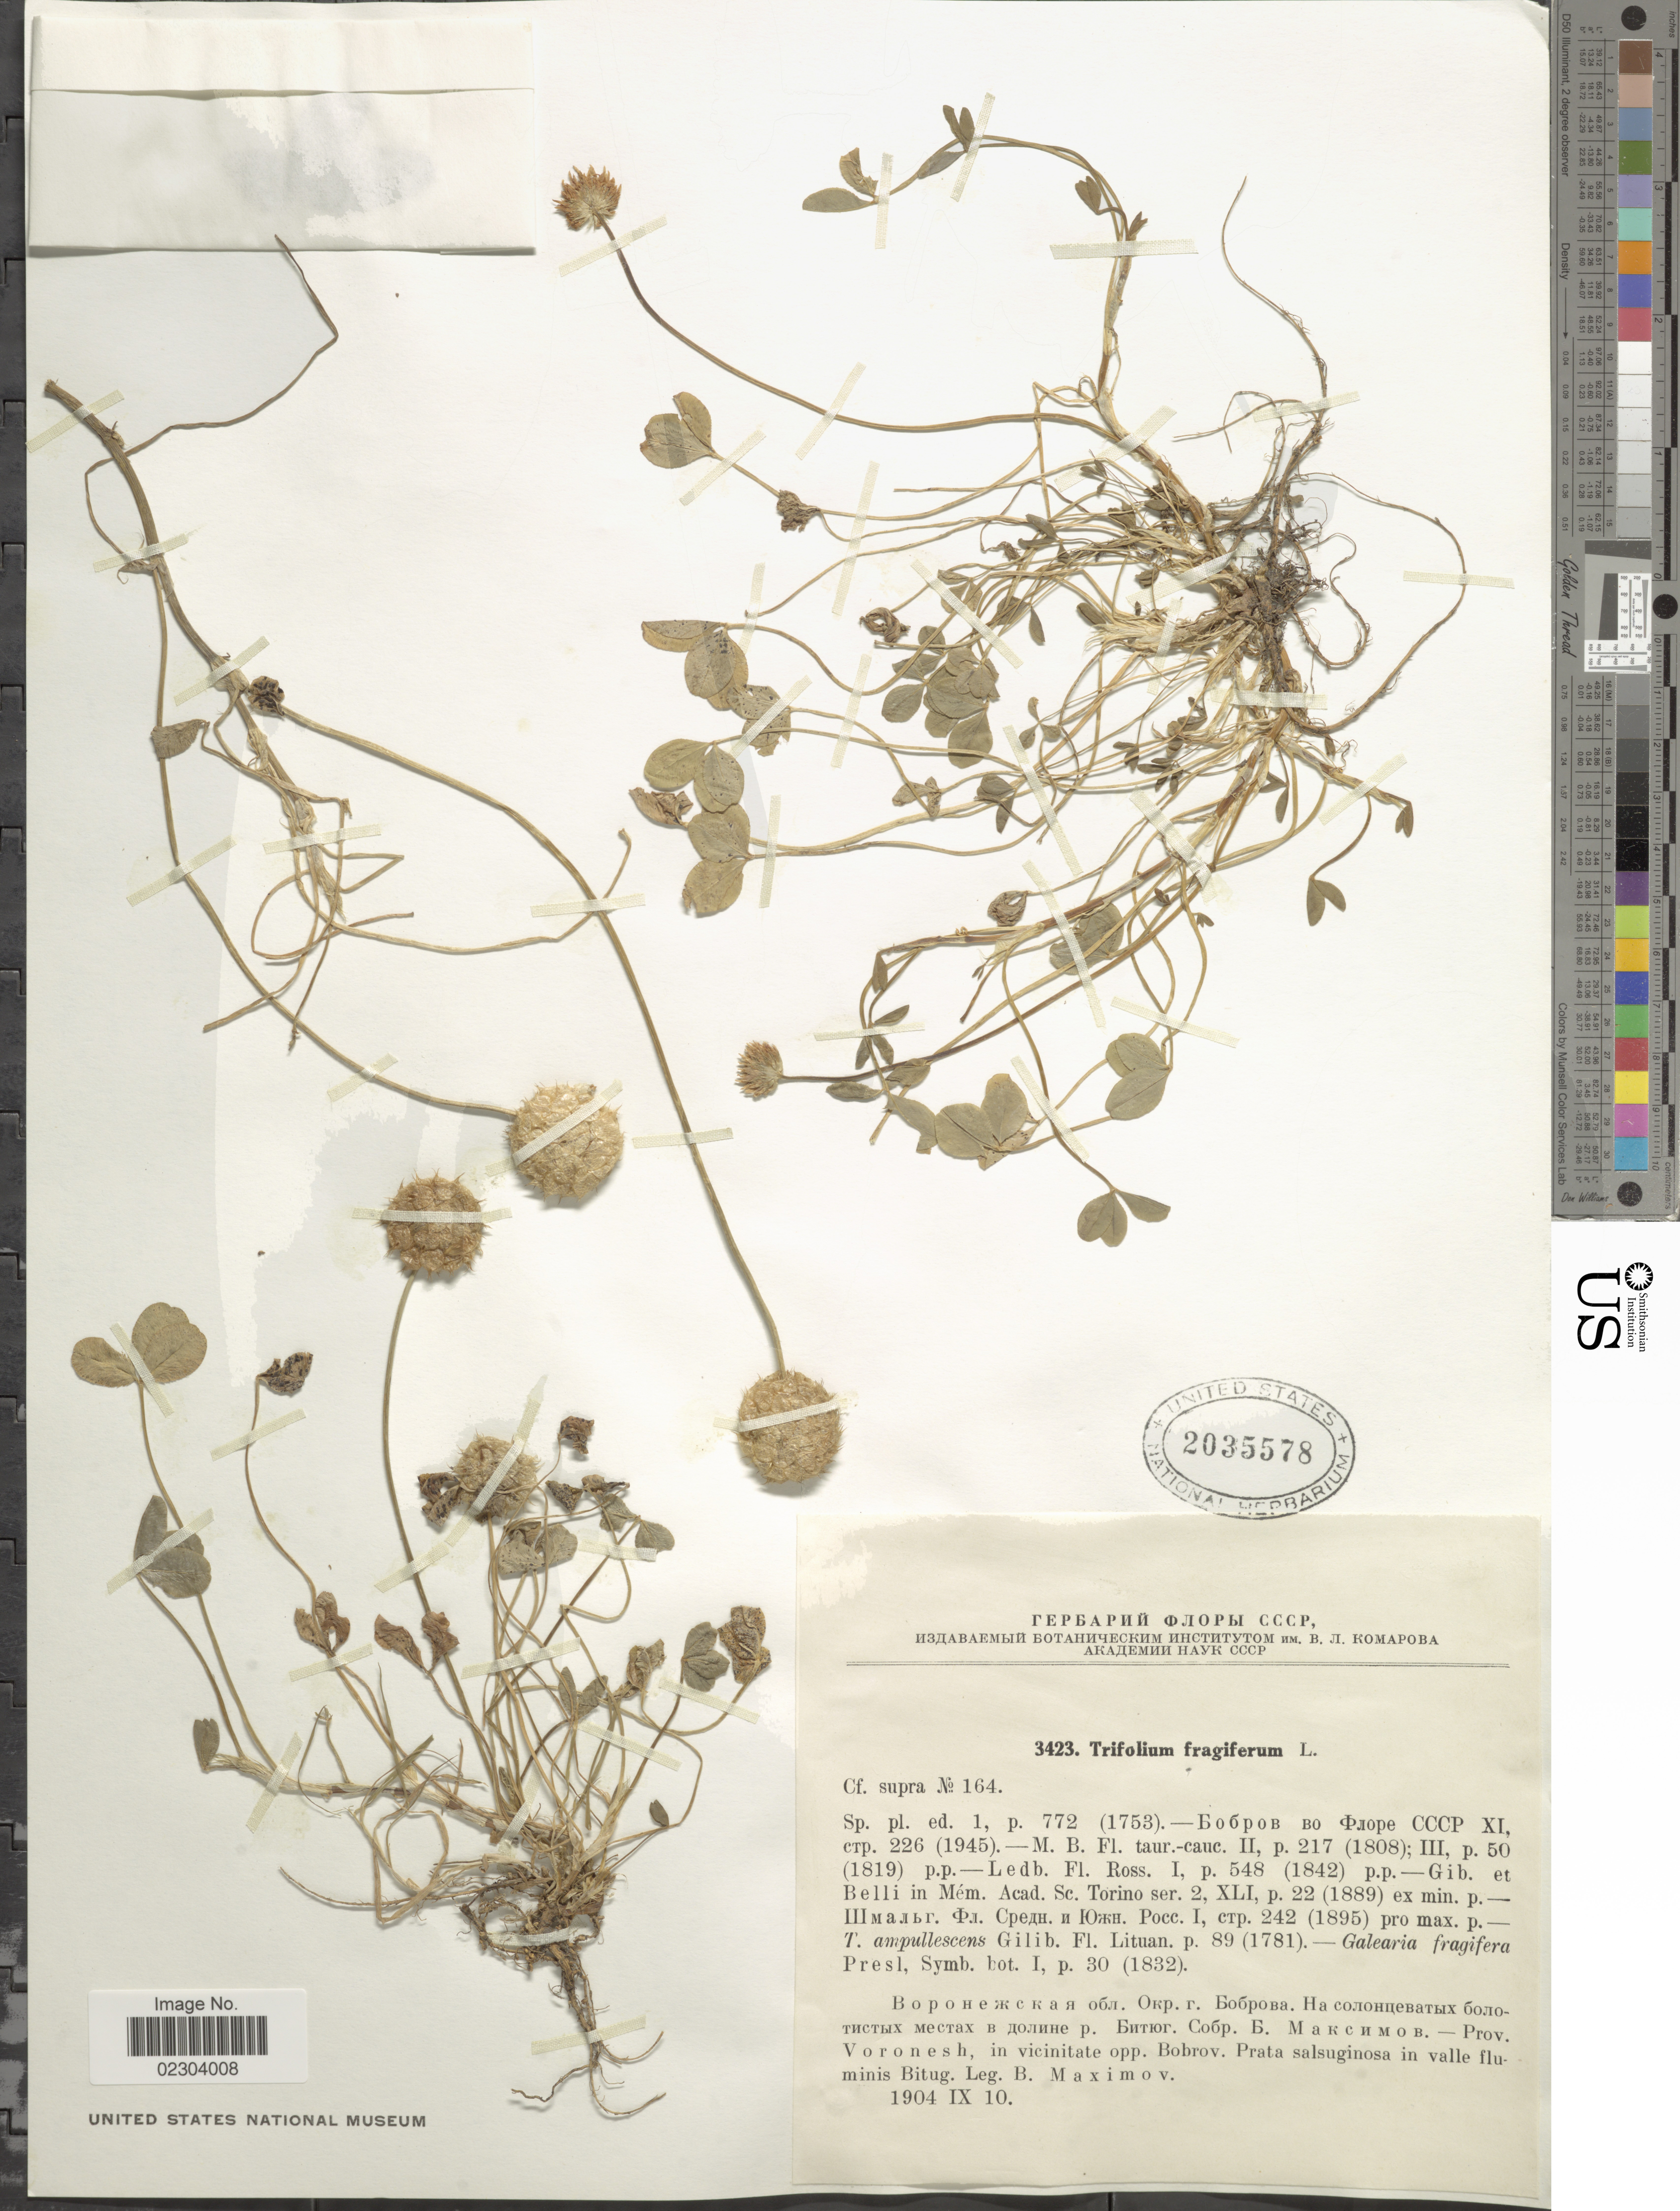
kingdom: Plantae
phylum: Tracheophyta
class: Magnoliopsida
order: Fabales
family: Fabaceae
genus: Trifolium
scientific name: Trifolium fragiferum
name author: L.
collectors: B. Maximov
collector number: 3423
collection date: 1904-09-10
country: Russian Federation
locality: Voronesh, in vicinitate opp. Bobrov. Prata salsuginosa in valle fluminis Bitug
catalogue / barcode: US 2035578